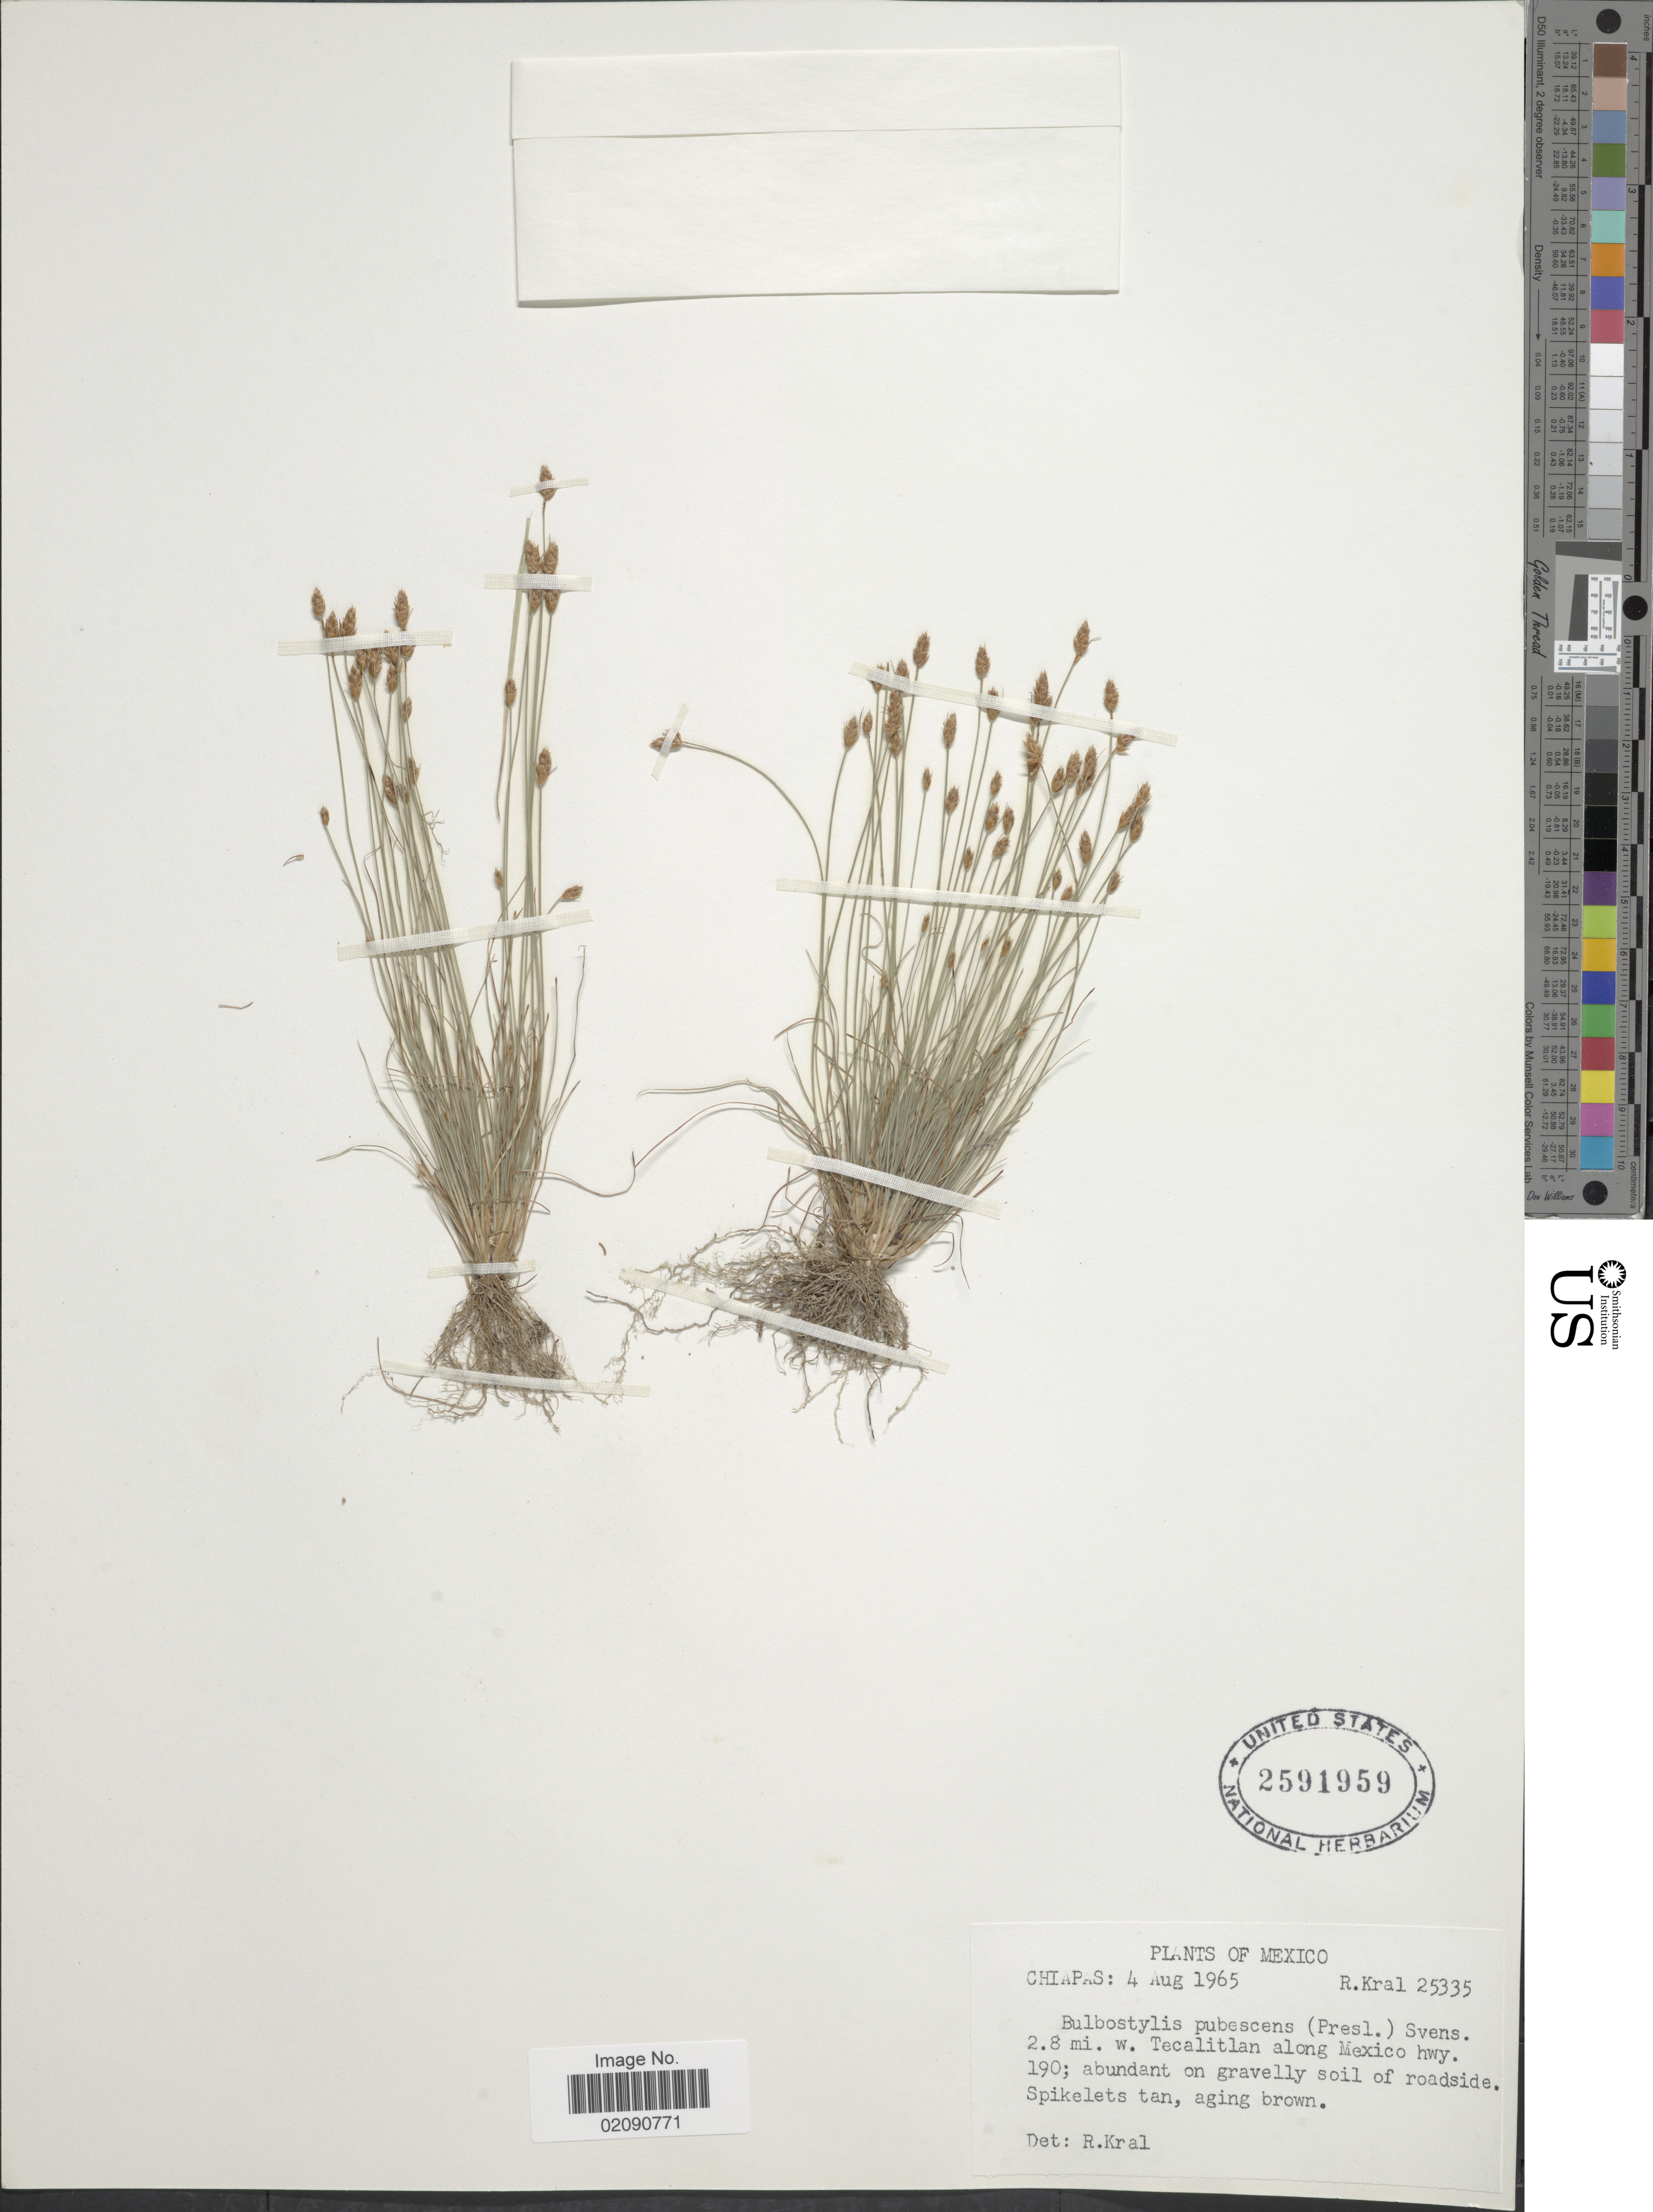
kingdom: Plantae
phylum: Tracheophyta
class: Liliopsida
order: Poales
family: Cyperaceae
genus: Bulbostylis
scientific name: Bulbostylis pubescens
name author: (J. Presl & C. Presl) Svenson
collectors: R. Kral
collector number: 25335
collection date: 1965-08-04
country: Mexico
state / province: Chiapas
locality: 2.8 mi. w. Tecalitlan along Mexico hwy. 190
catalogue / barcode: US 2591959